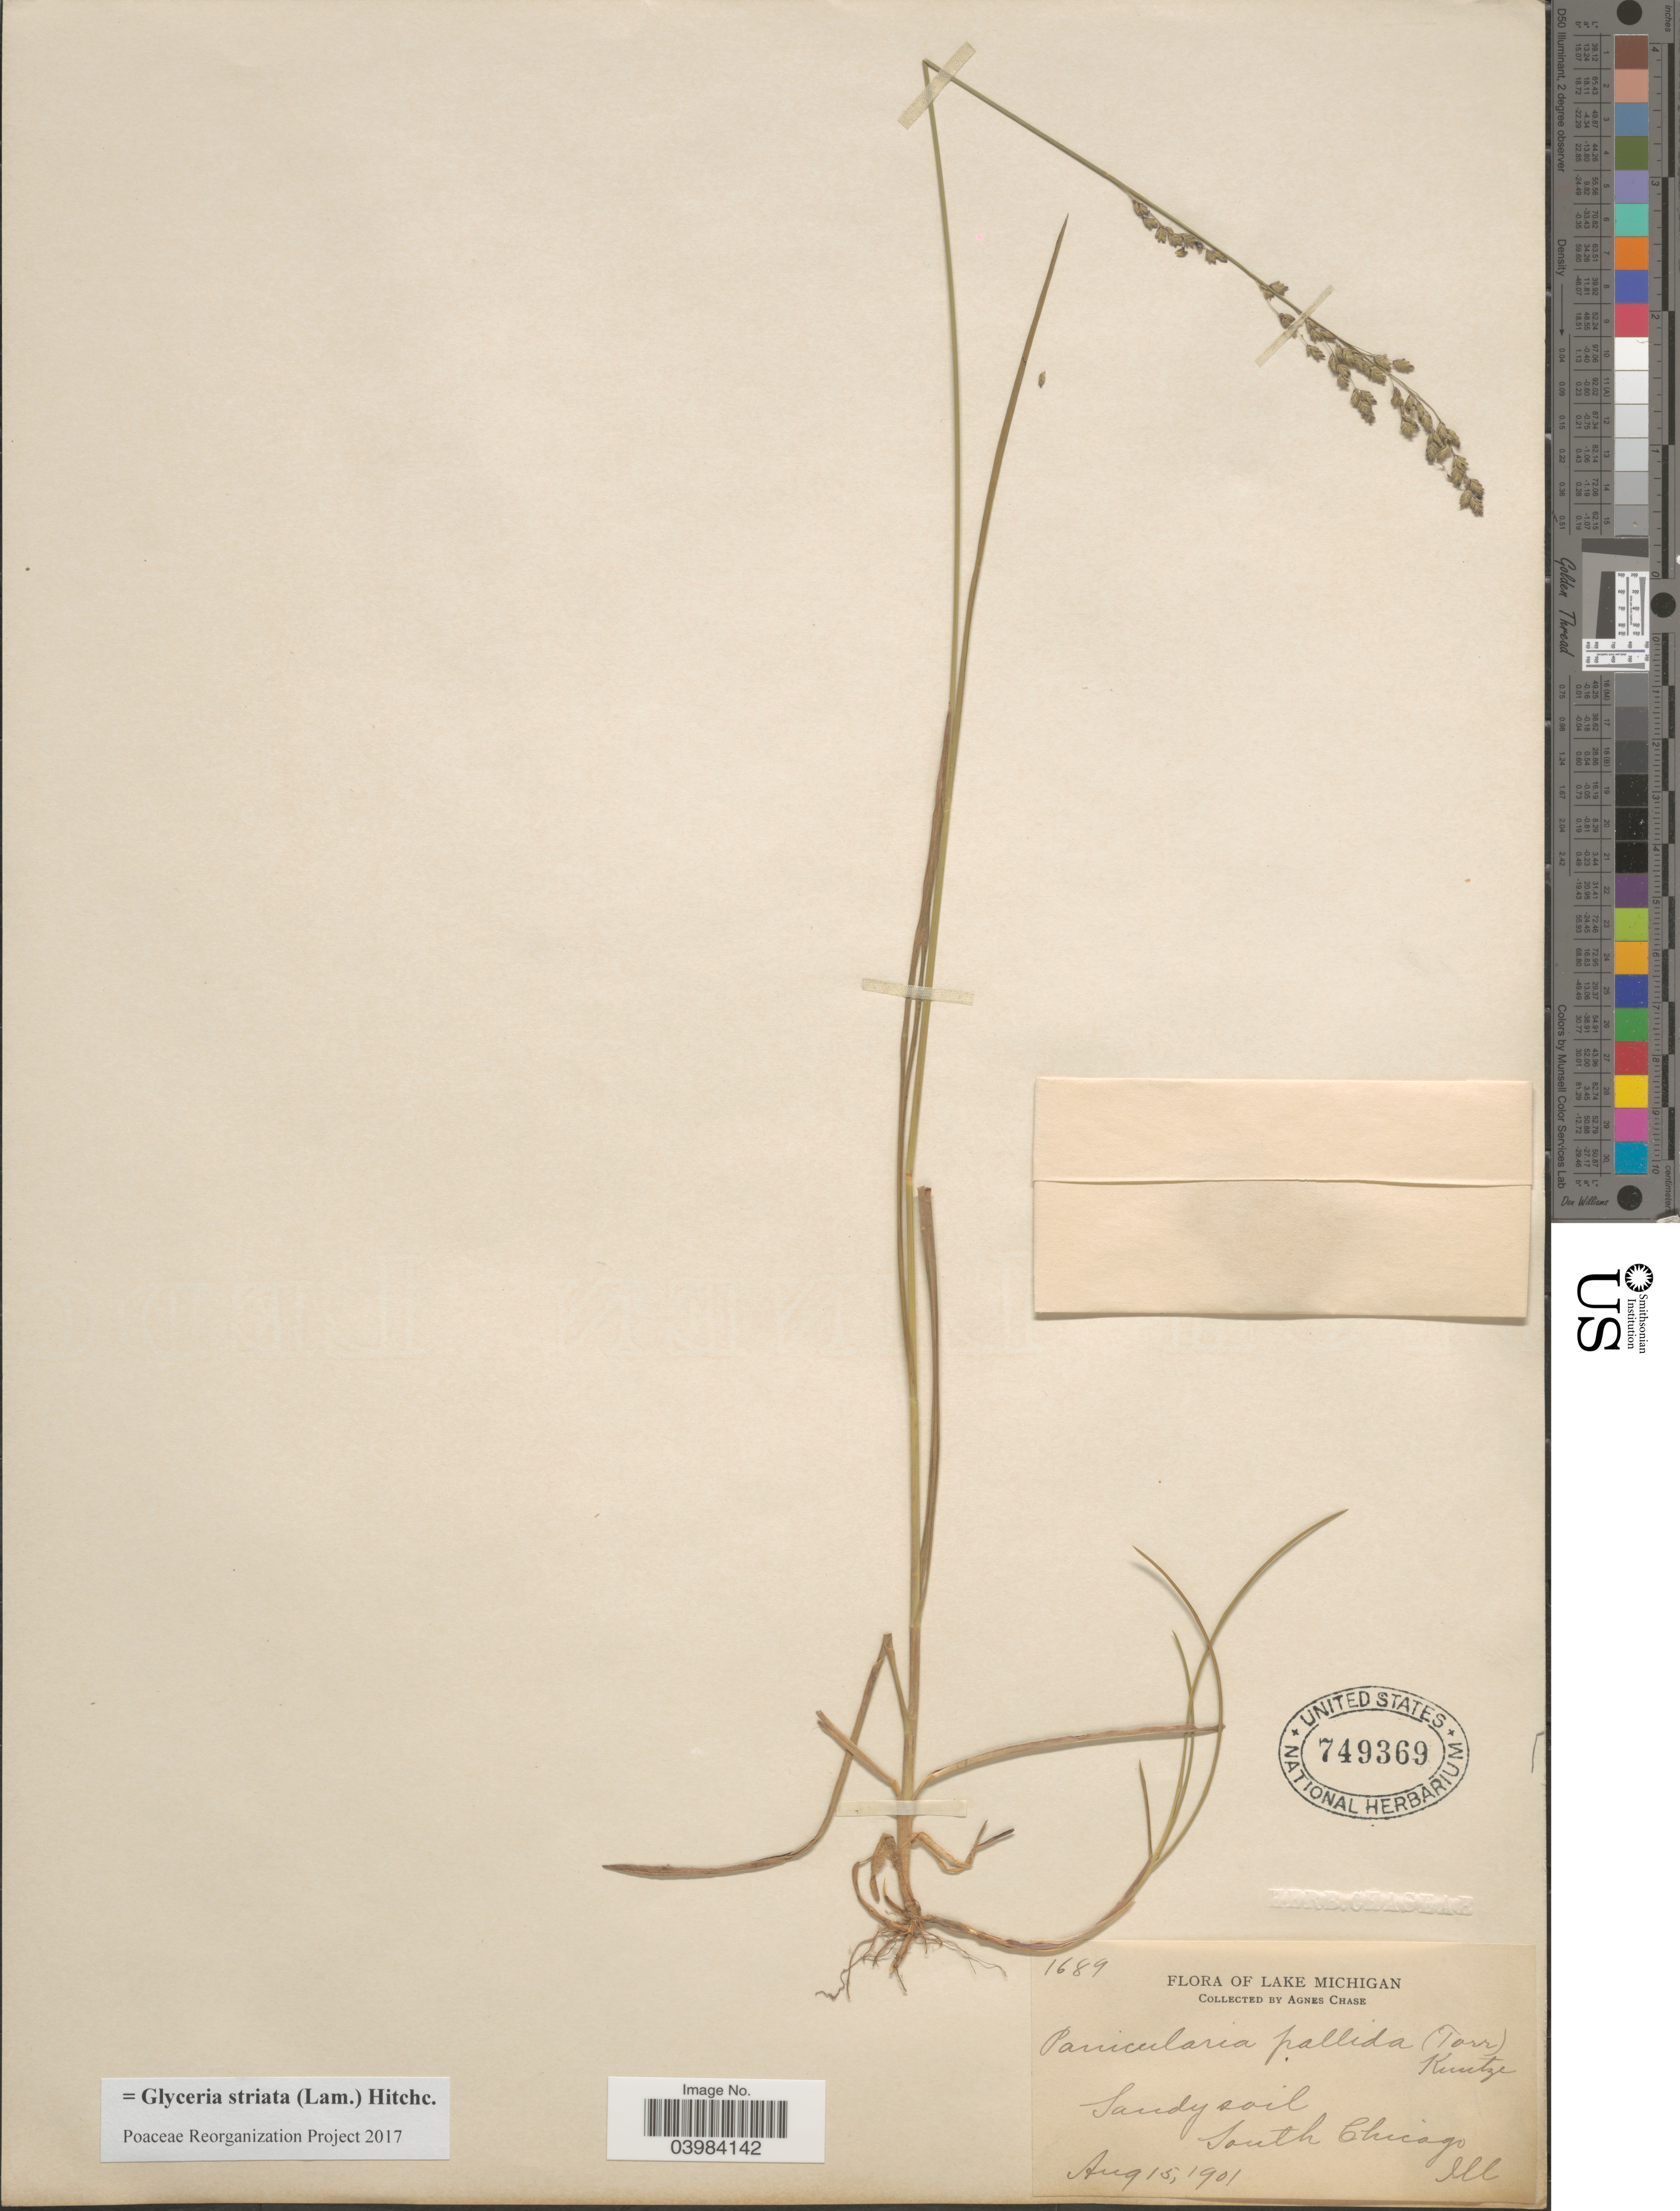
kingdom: Plantae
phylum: Tracheophyta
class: Liliopsida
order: Poales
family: Poaceae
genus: Glyceria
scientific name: Glyceria striata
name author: (Lam.) Hitchc.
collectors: A. Chase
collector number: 1689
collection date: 1901-08-15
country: United States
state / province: Illinois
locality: Lake Michigan. South Chicago.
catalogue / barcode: US 749369